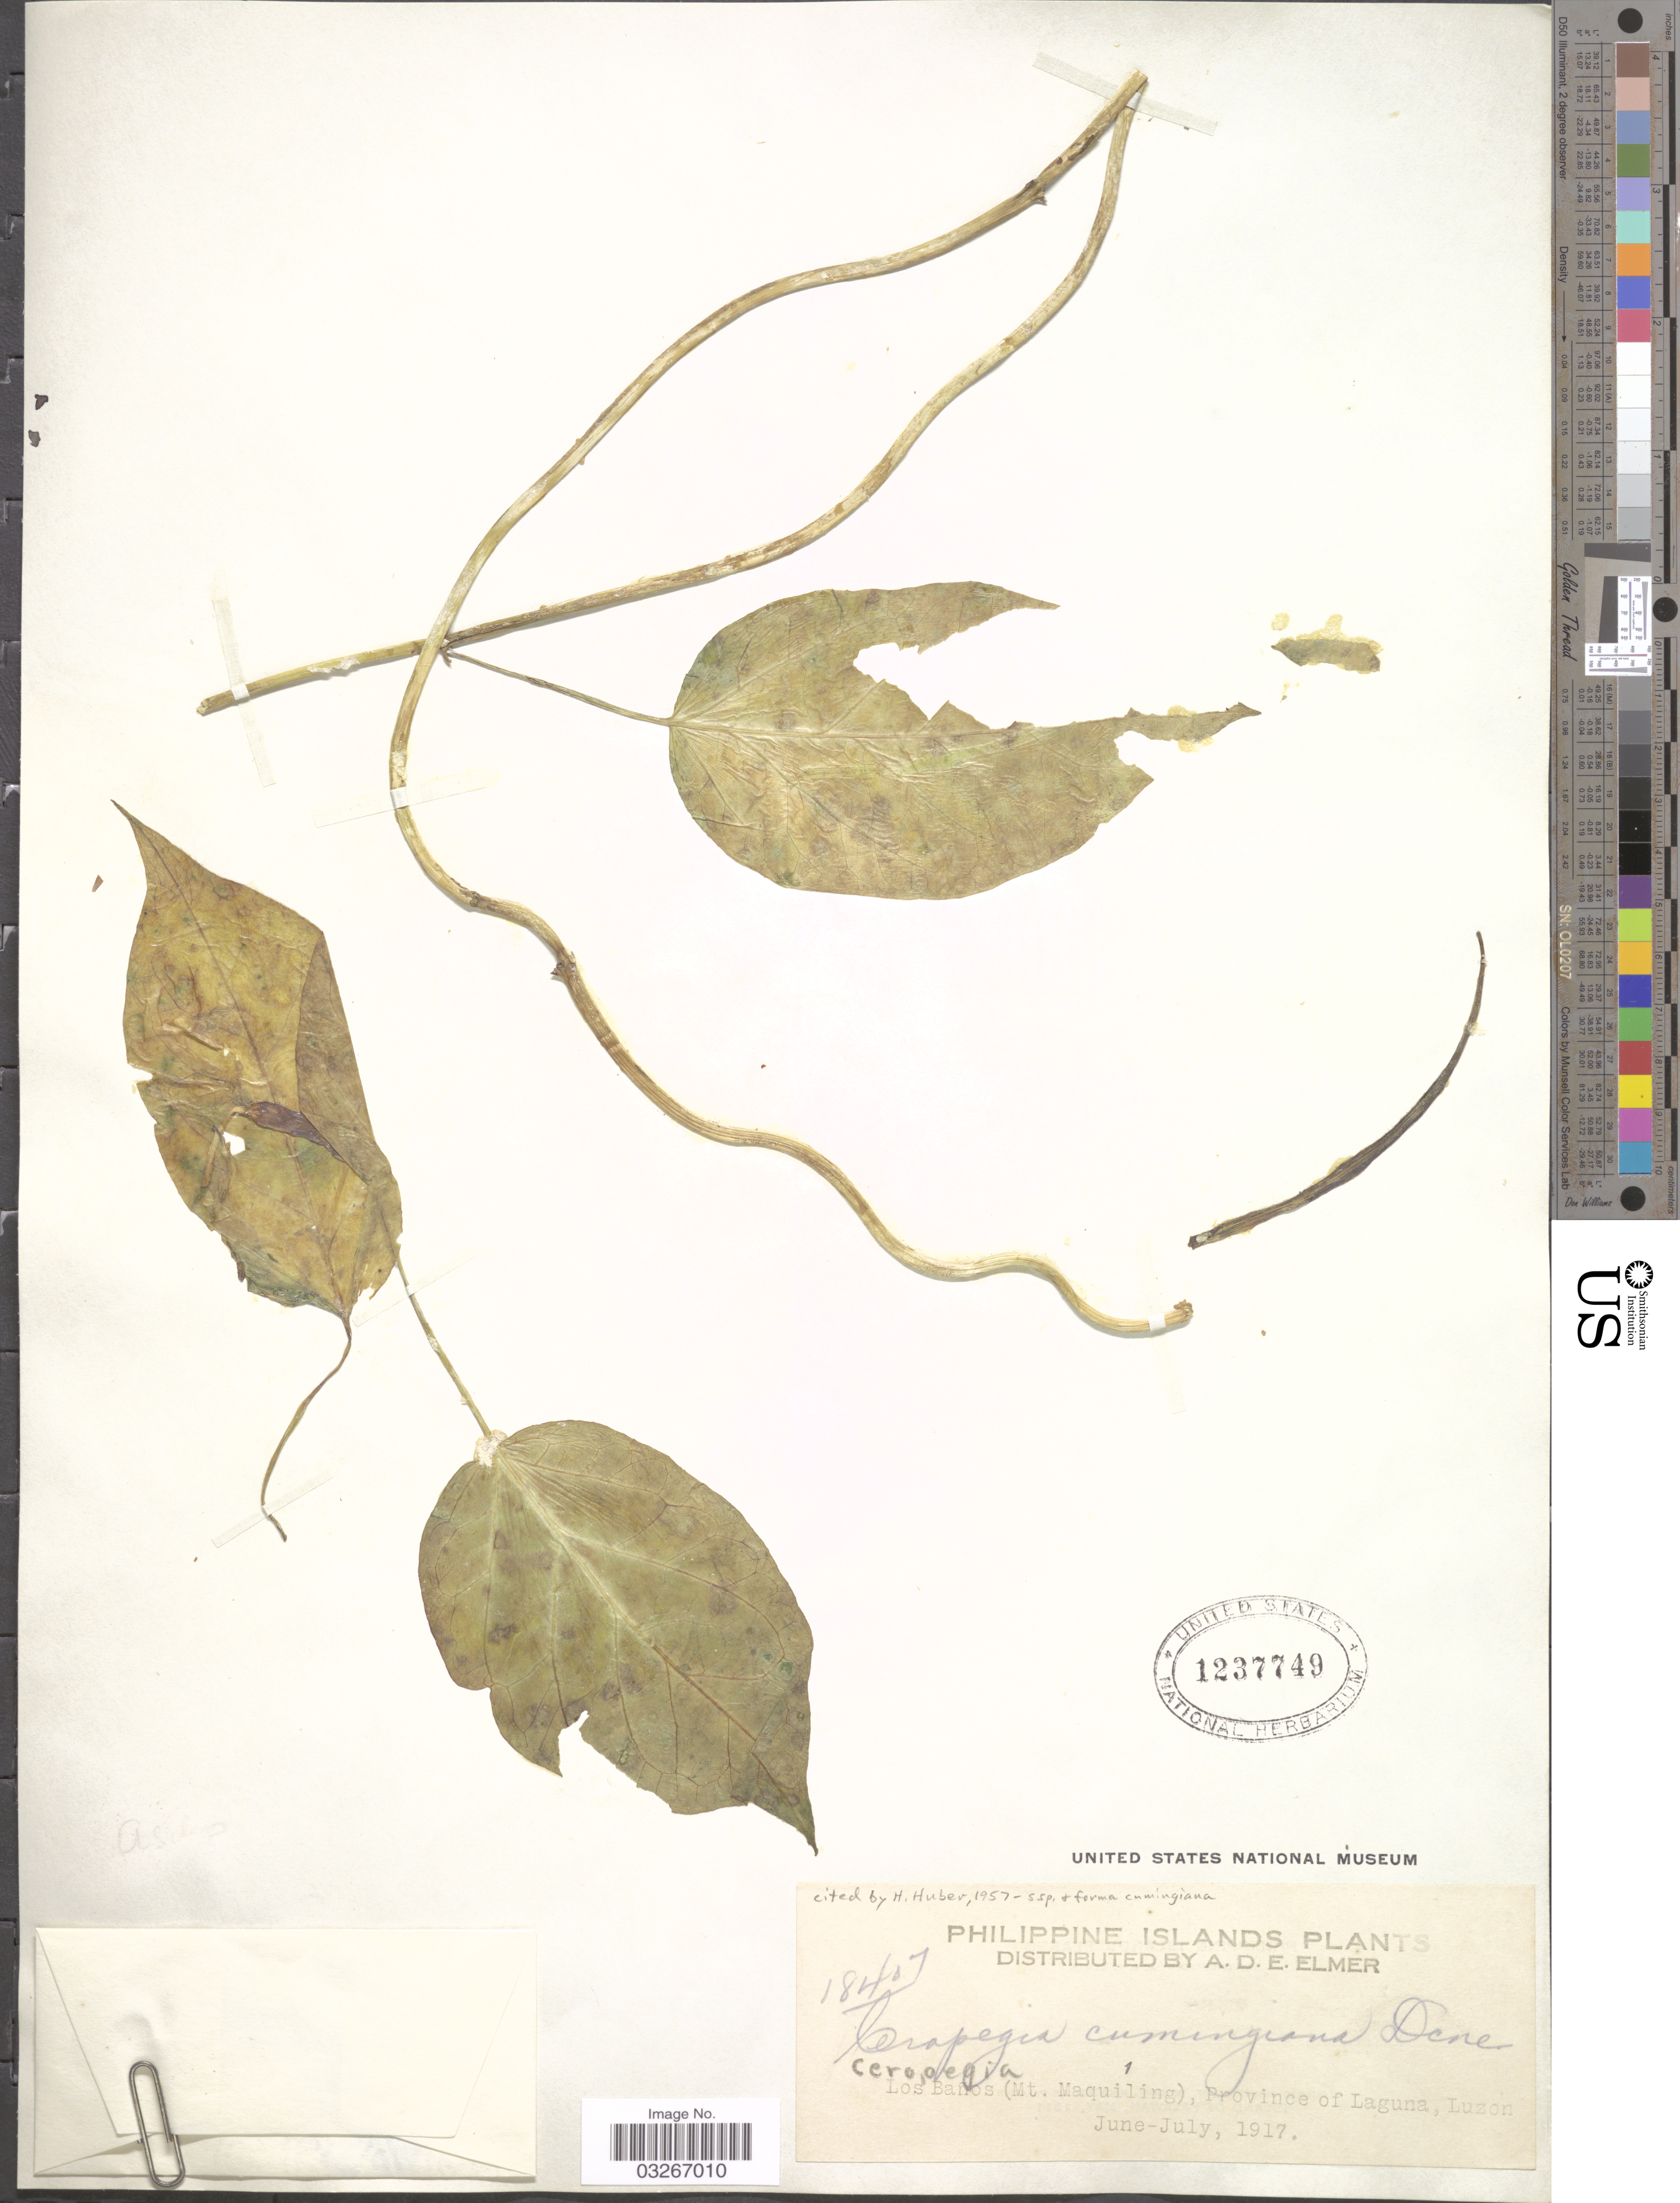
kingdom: Plantae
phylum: Tracheophyta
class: Magnoliopsida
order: Gentianales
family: Apocynaceae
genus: Ceropegia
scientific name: Ceropegia cumingiana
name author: Decne.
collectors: A. D. E. Elmer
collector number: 18407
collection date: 1917-06/1917-07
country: Philippines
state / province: Calabarzon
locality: Philippine Islands. Los Baños (Mt. Maquiling), Province of Laguna, Luzon.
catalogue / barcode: US 1237749